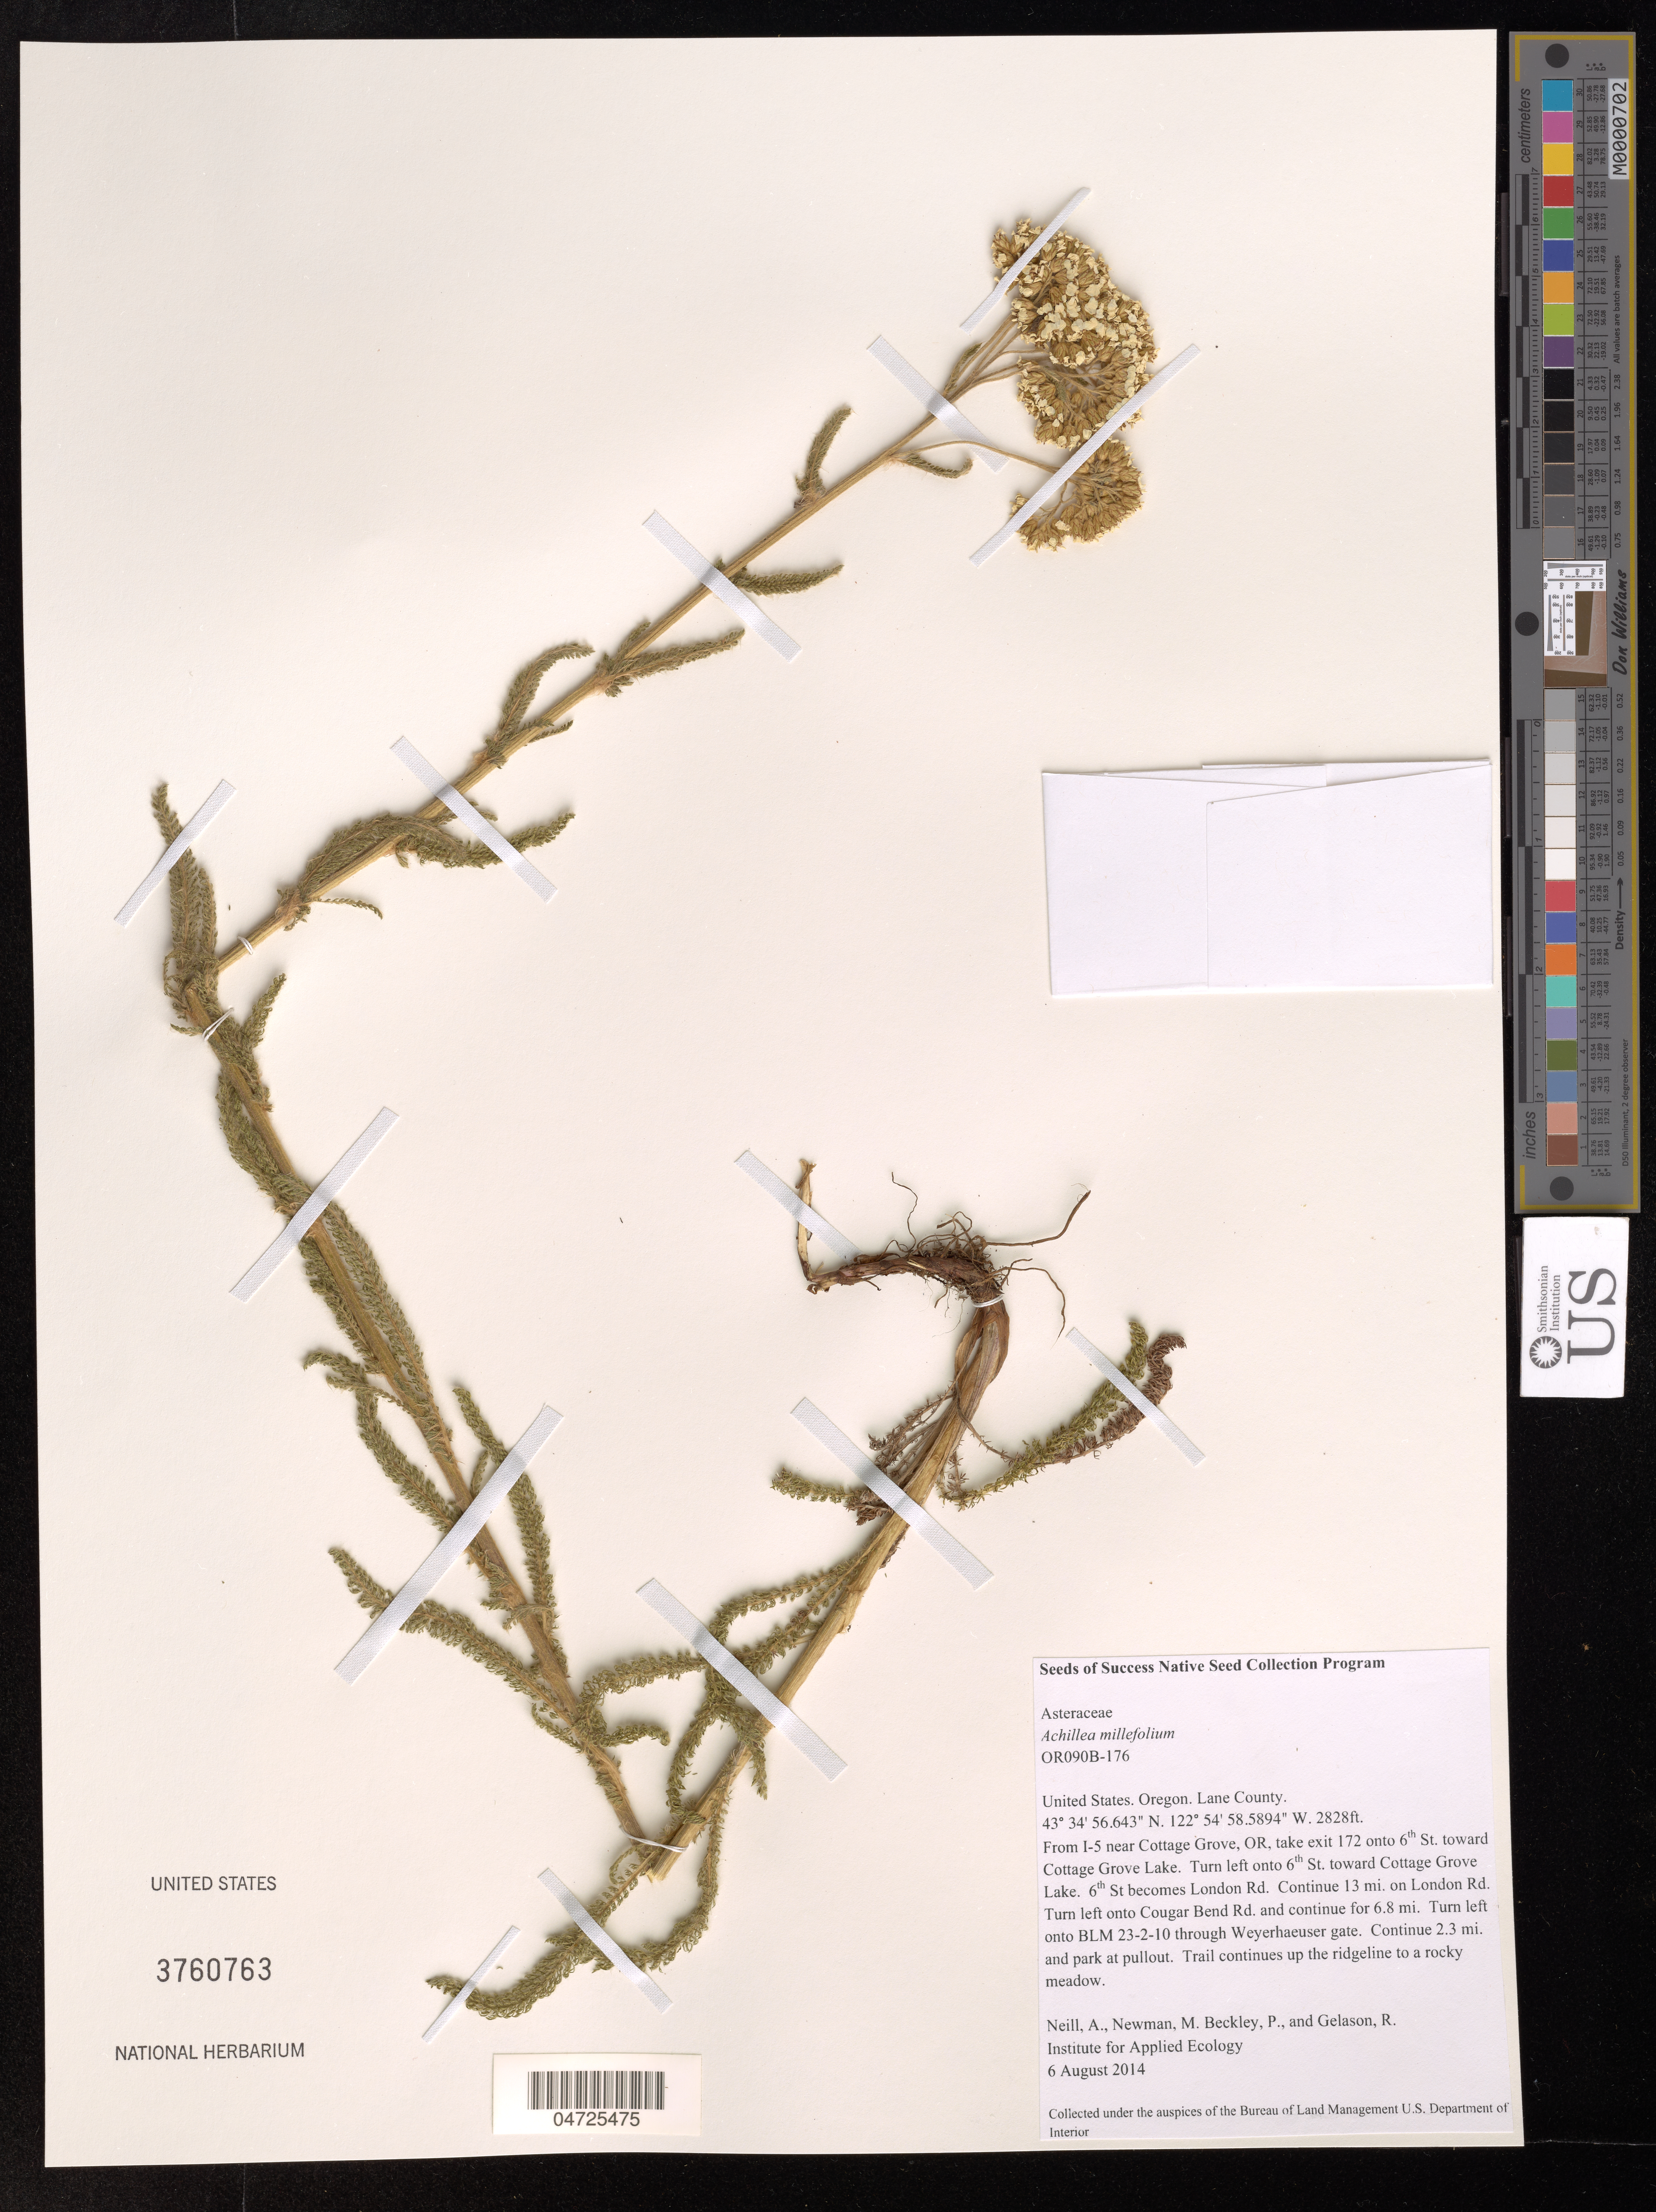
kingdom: Plantae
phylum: Tracheophyta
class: Magnoliopsida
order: Asterales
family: Asteraceae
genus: Achillea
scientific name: Achillea millefolium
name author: L.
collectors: A. Neill, P. Beckley & R. Gelason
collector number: OR090B-176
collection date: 2014-08-06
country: United States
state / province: Oregon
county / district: Lane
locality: Lane County. From I-15 near Cottage Grove, OR, take exit 172 onto 6th St. toward Cottage Grove Lake. Turn left onto 6th St. toward Cottage Grove Lake. 6th St becomes London Rd. Continue 13 mi. on London Rd. Turn left onto Cougar Bend Rd. and continue for 6.8 mi. Turn left onto BLM 23-2-10 through Weyerhaeuser gate. Continue 2.3 mi. and park at pullout. Trail continues up the ridgeline to a rocky meadow.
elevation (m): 862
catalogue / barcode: US 3760763